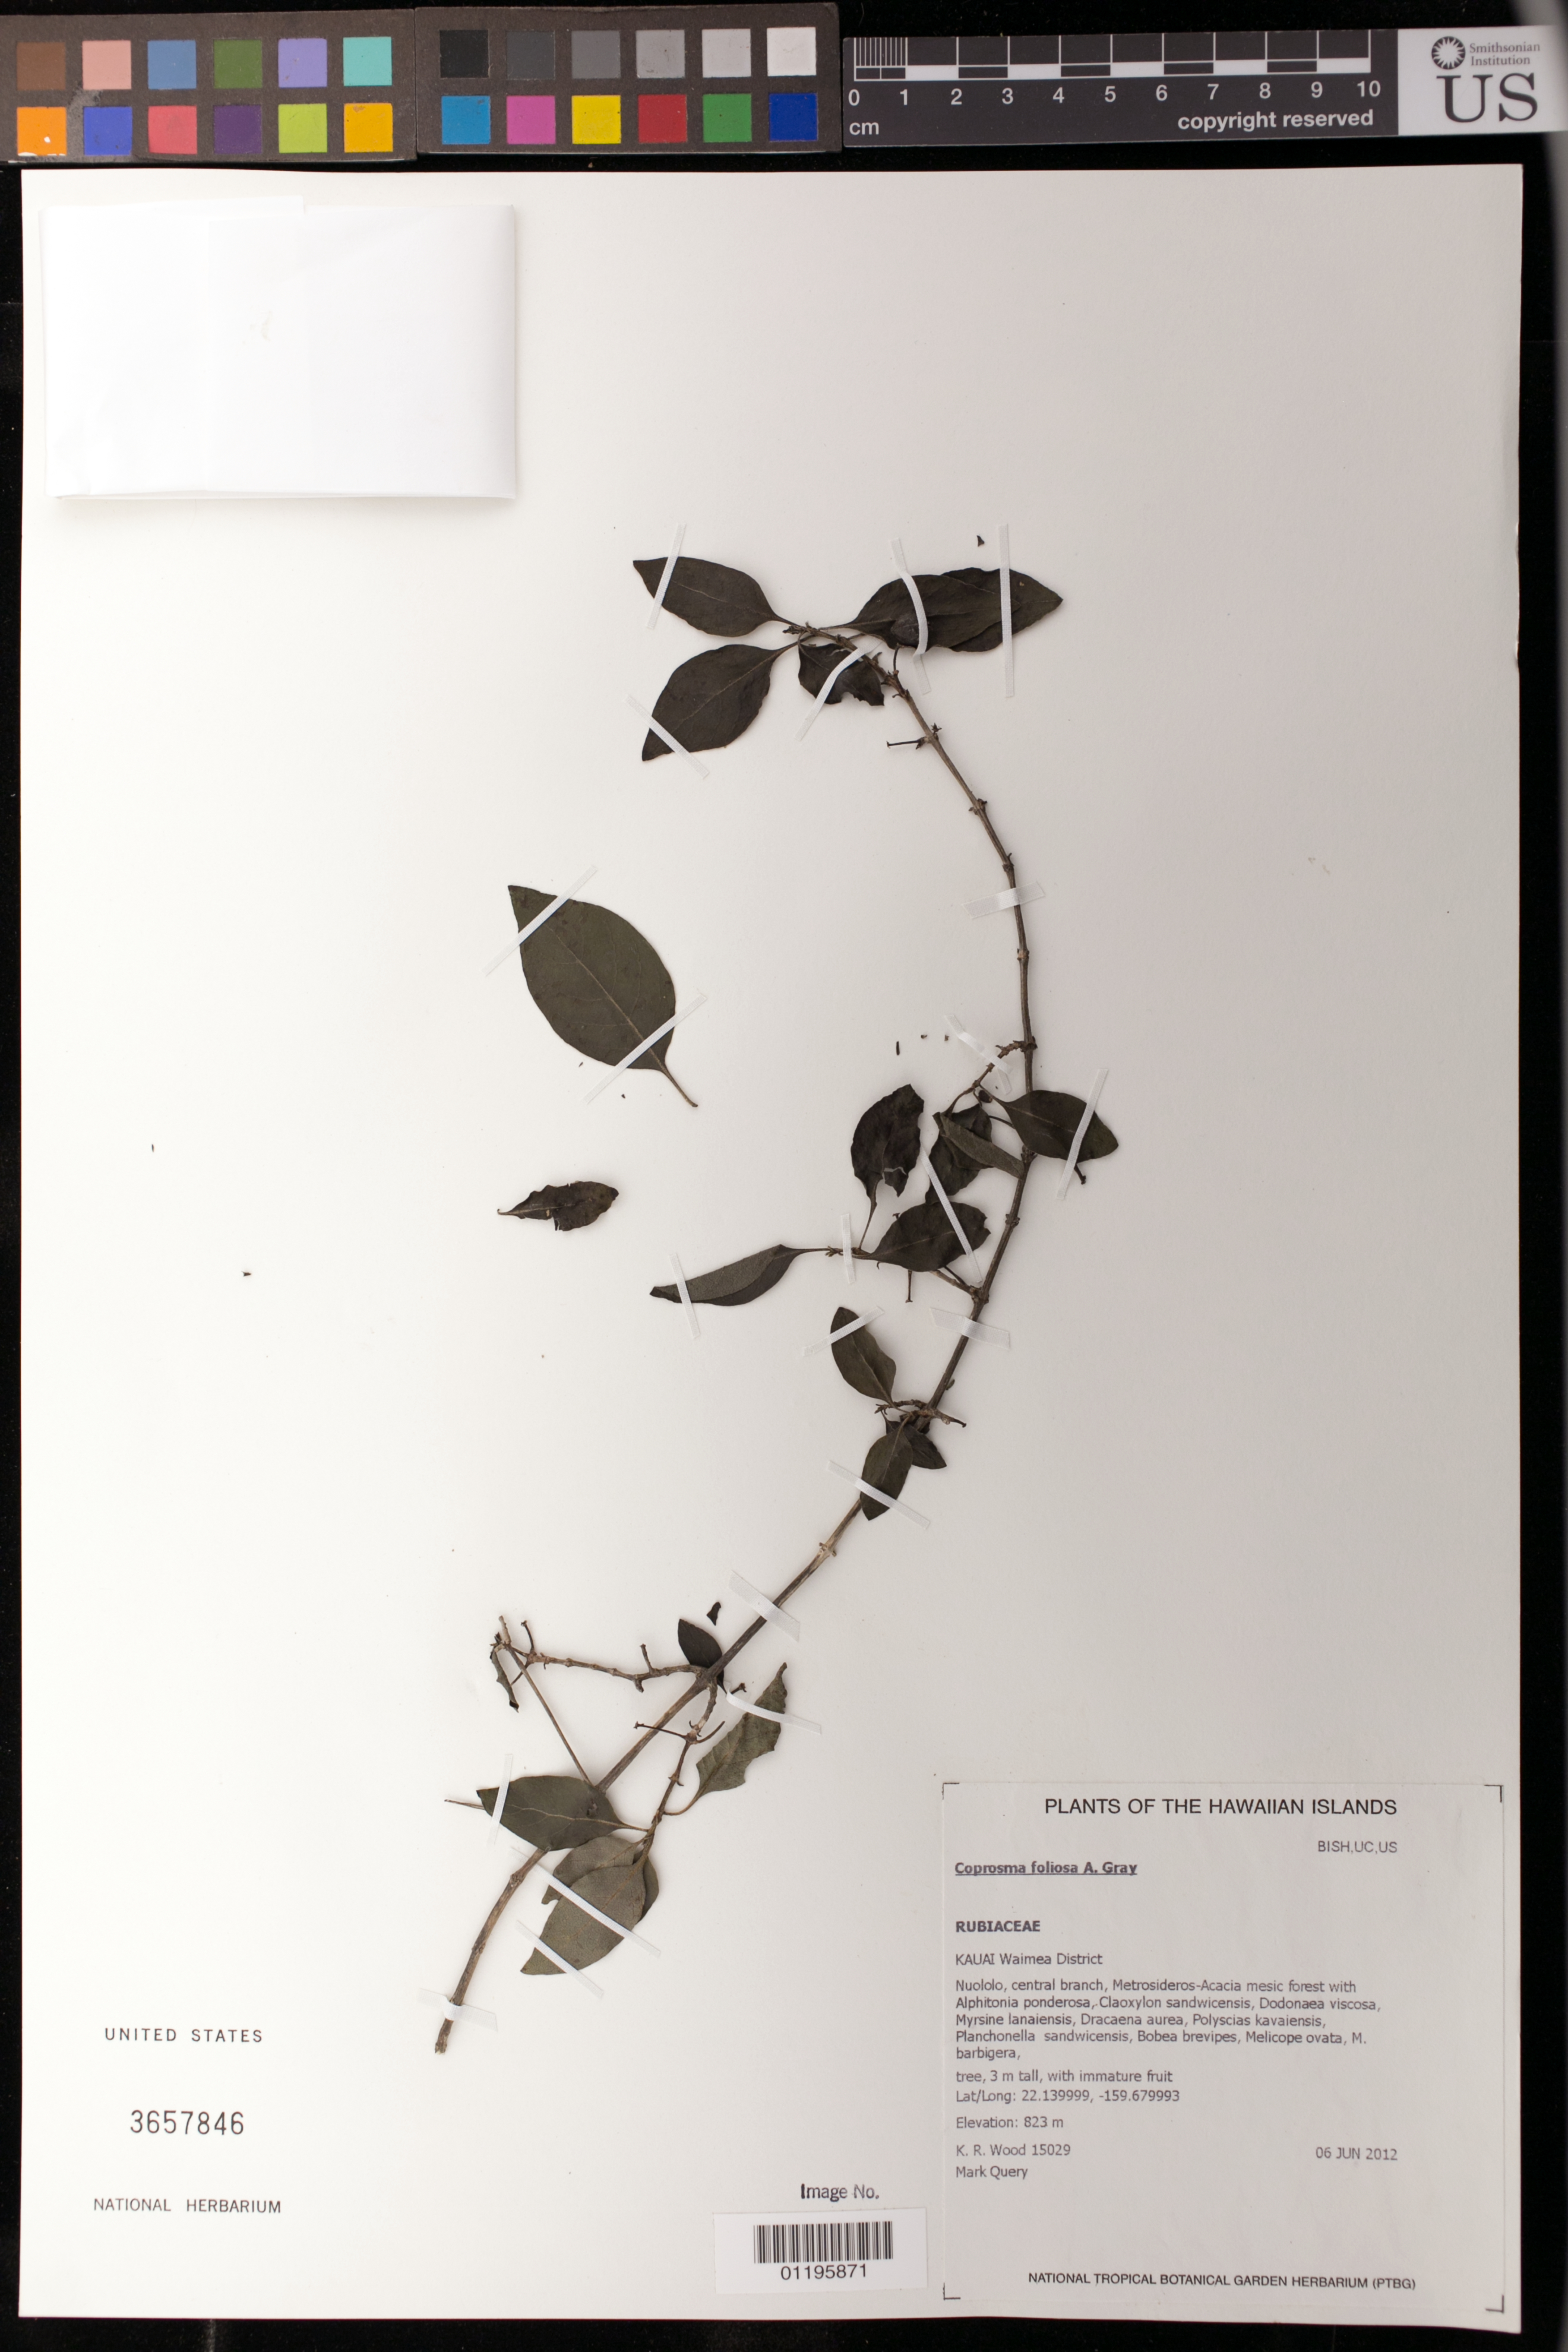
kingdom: Plantae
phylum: Tracheophyta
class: Magnoliopsida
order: Gentianales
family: Rubiaceae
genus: Coprosma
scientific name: Coprosma foliosa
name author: A. Gray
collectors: K. R. Wood & M. Query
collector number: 15029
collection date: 2012-06-06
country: United States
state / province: Hawaii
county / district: Kauai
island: Kaua'i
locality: Waimea District, Nuololo, central branch.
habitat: Mesic forest.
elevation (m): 823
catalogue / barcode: US 3657846